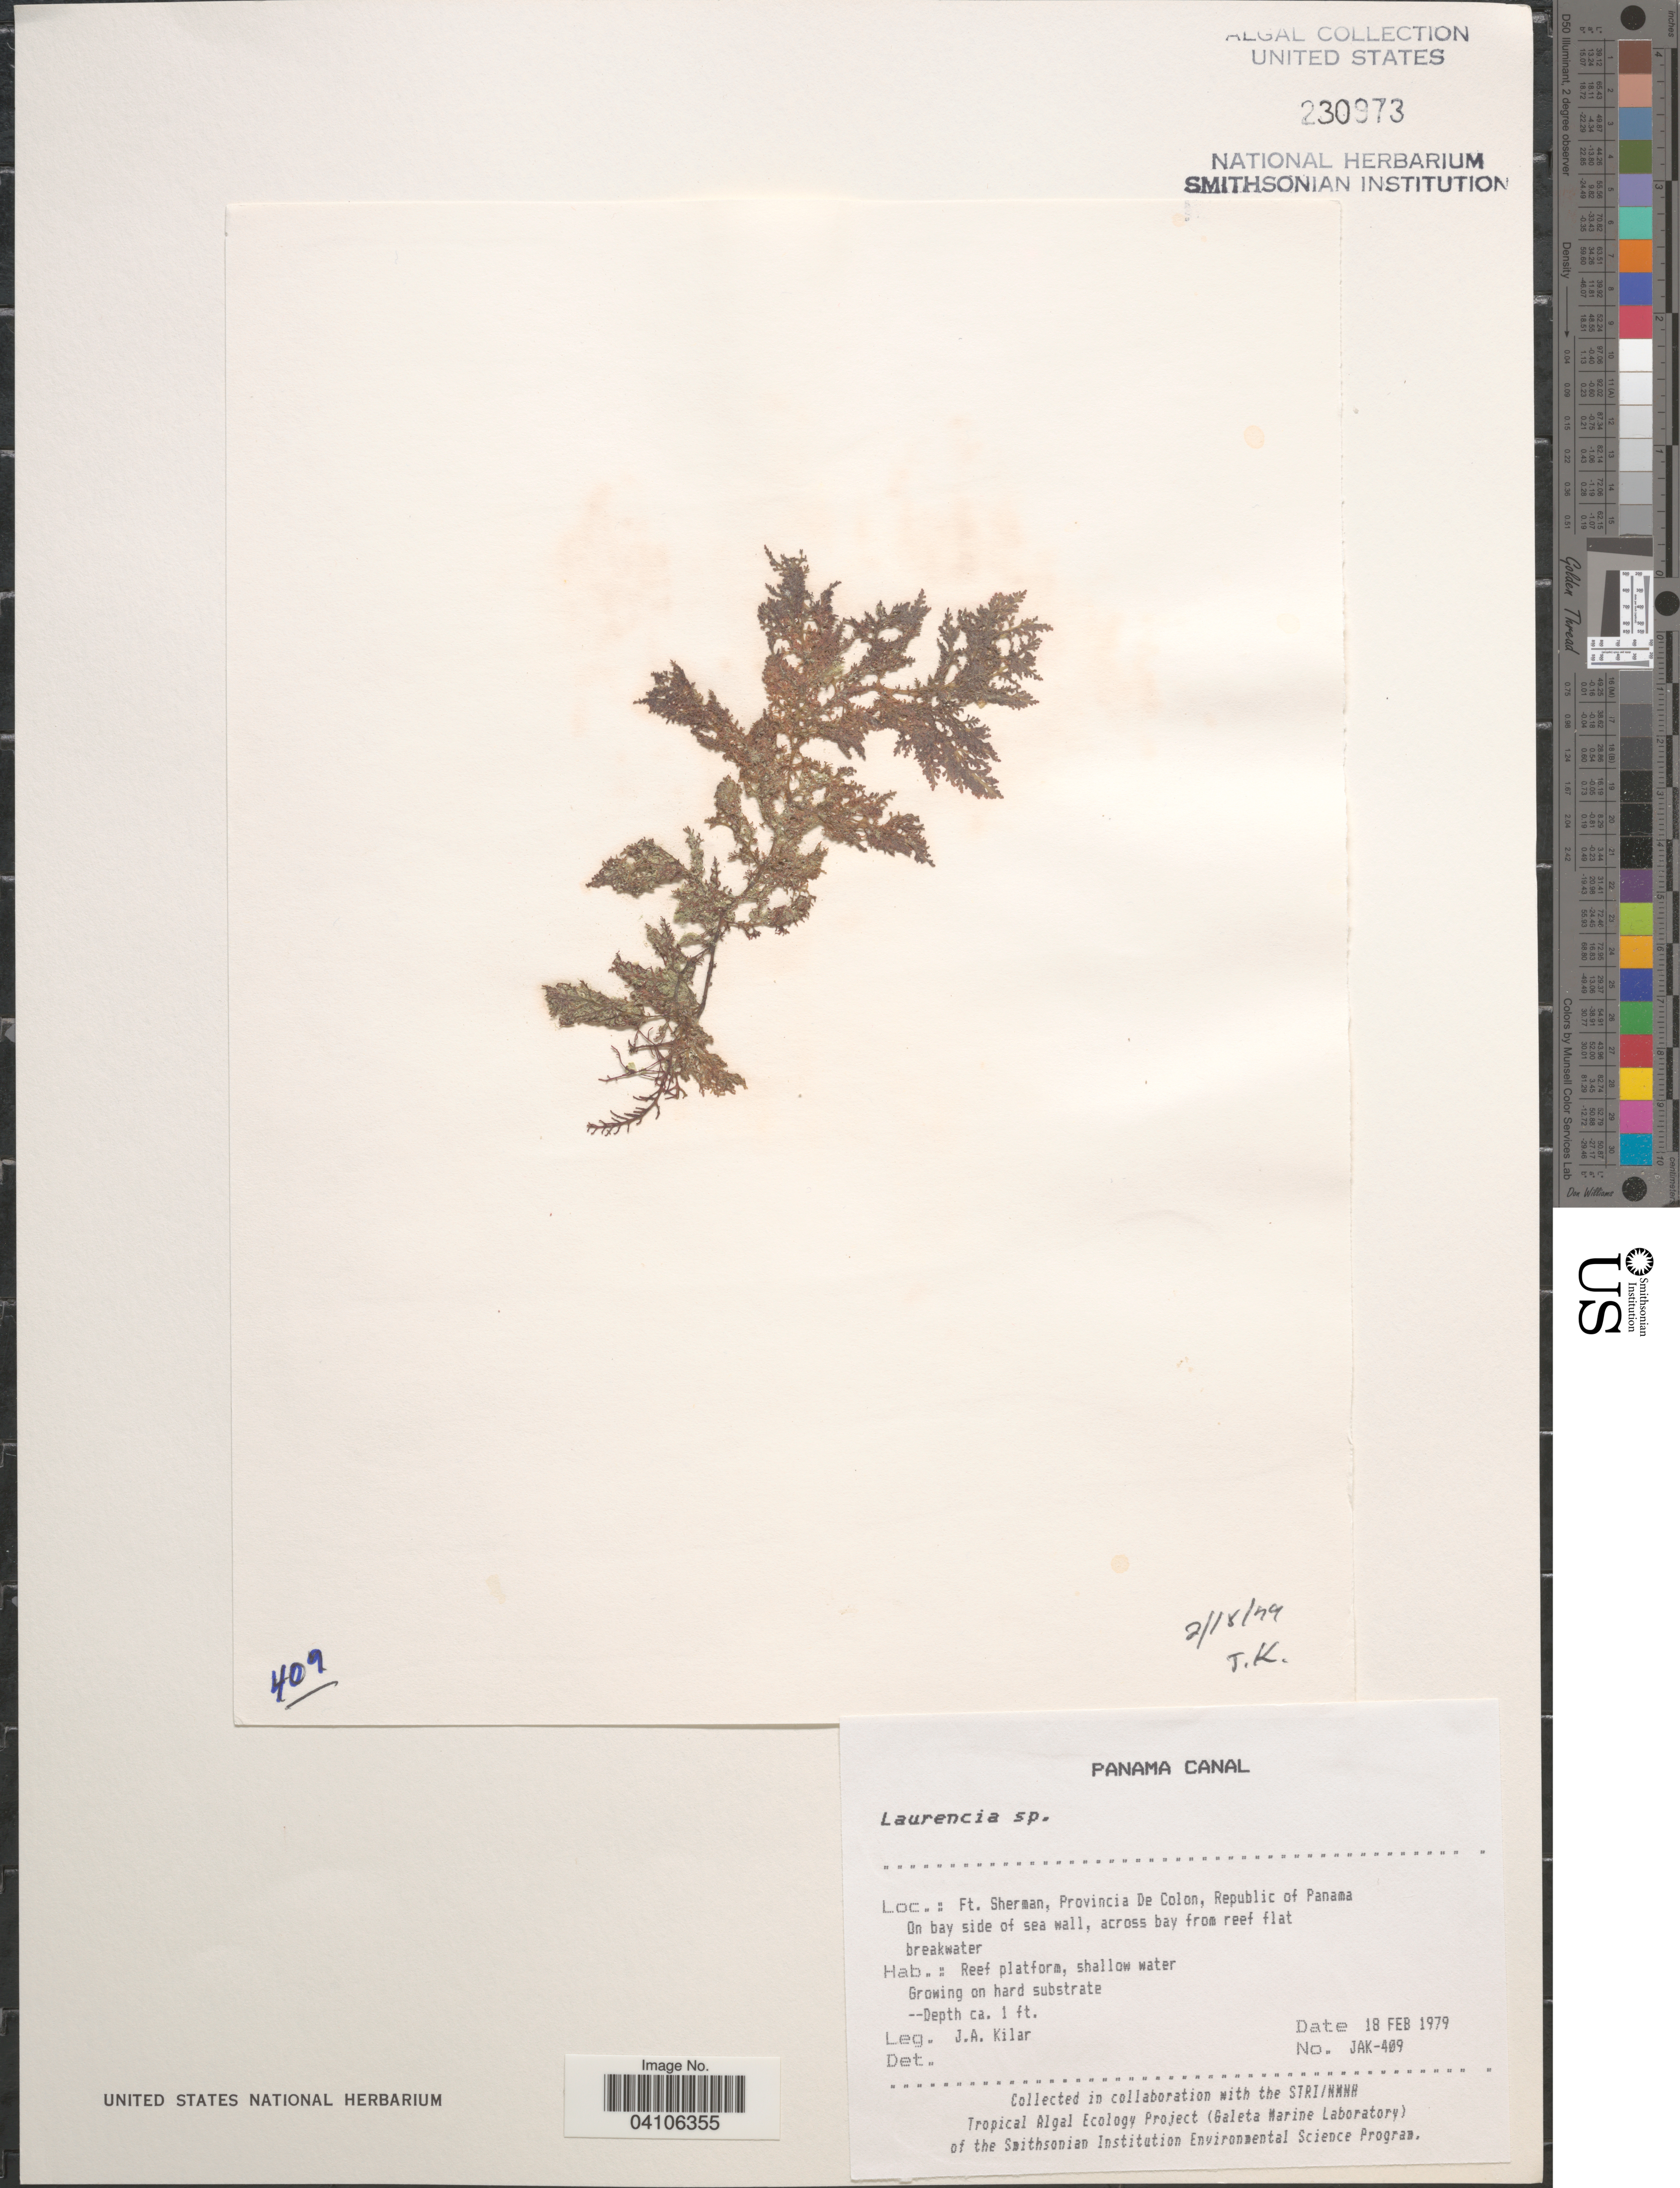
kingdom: Plantae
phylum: Rhodophyta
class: Florideophyceae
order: Ceramiales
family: Rhodomelaceae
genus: Laurencia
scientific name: Laurencia sp.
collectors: J. A. Kilar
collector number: JAK-409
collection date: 1979-02-18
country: Panama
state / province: Colón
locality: Panama Canal. Ft. Sherman, Republic of Panama.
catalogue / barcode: US 230973